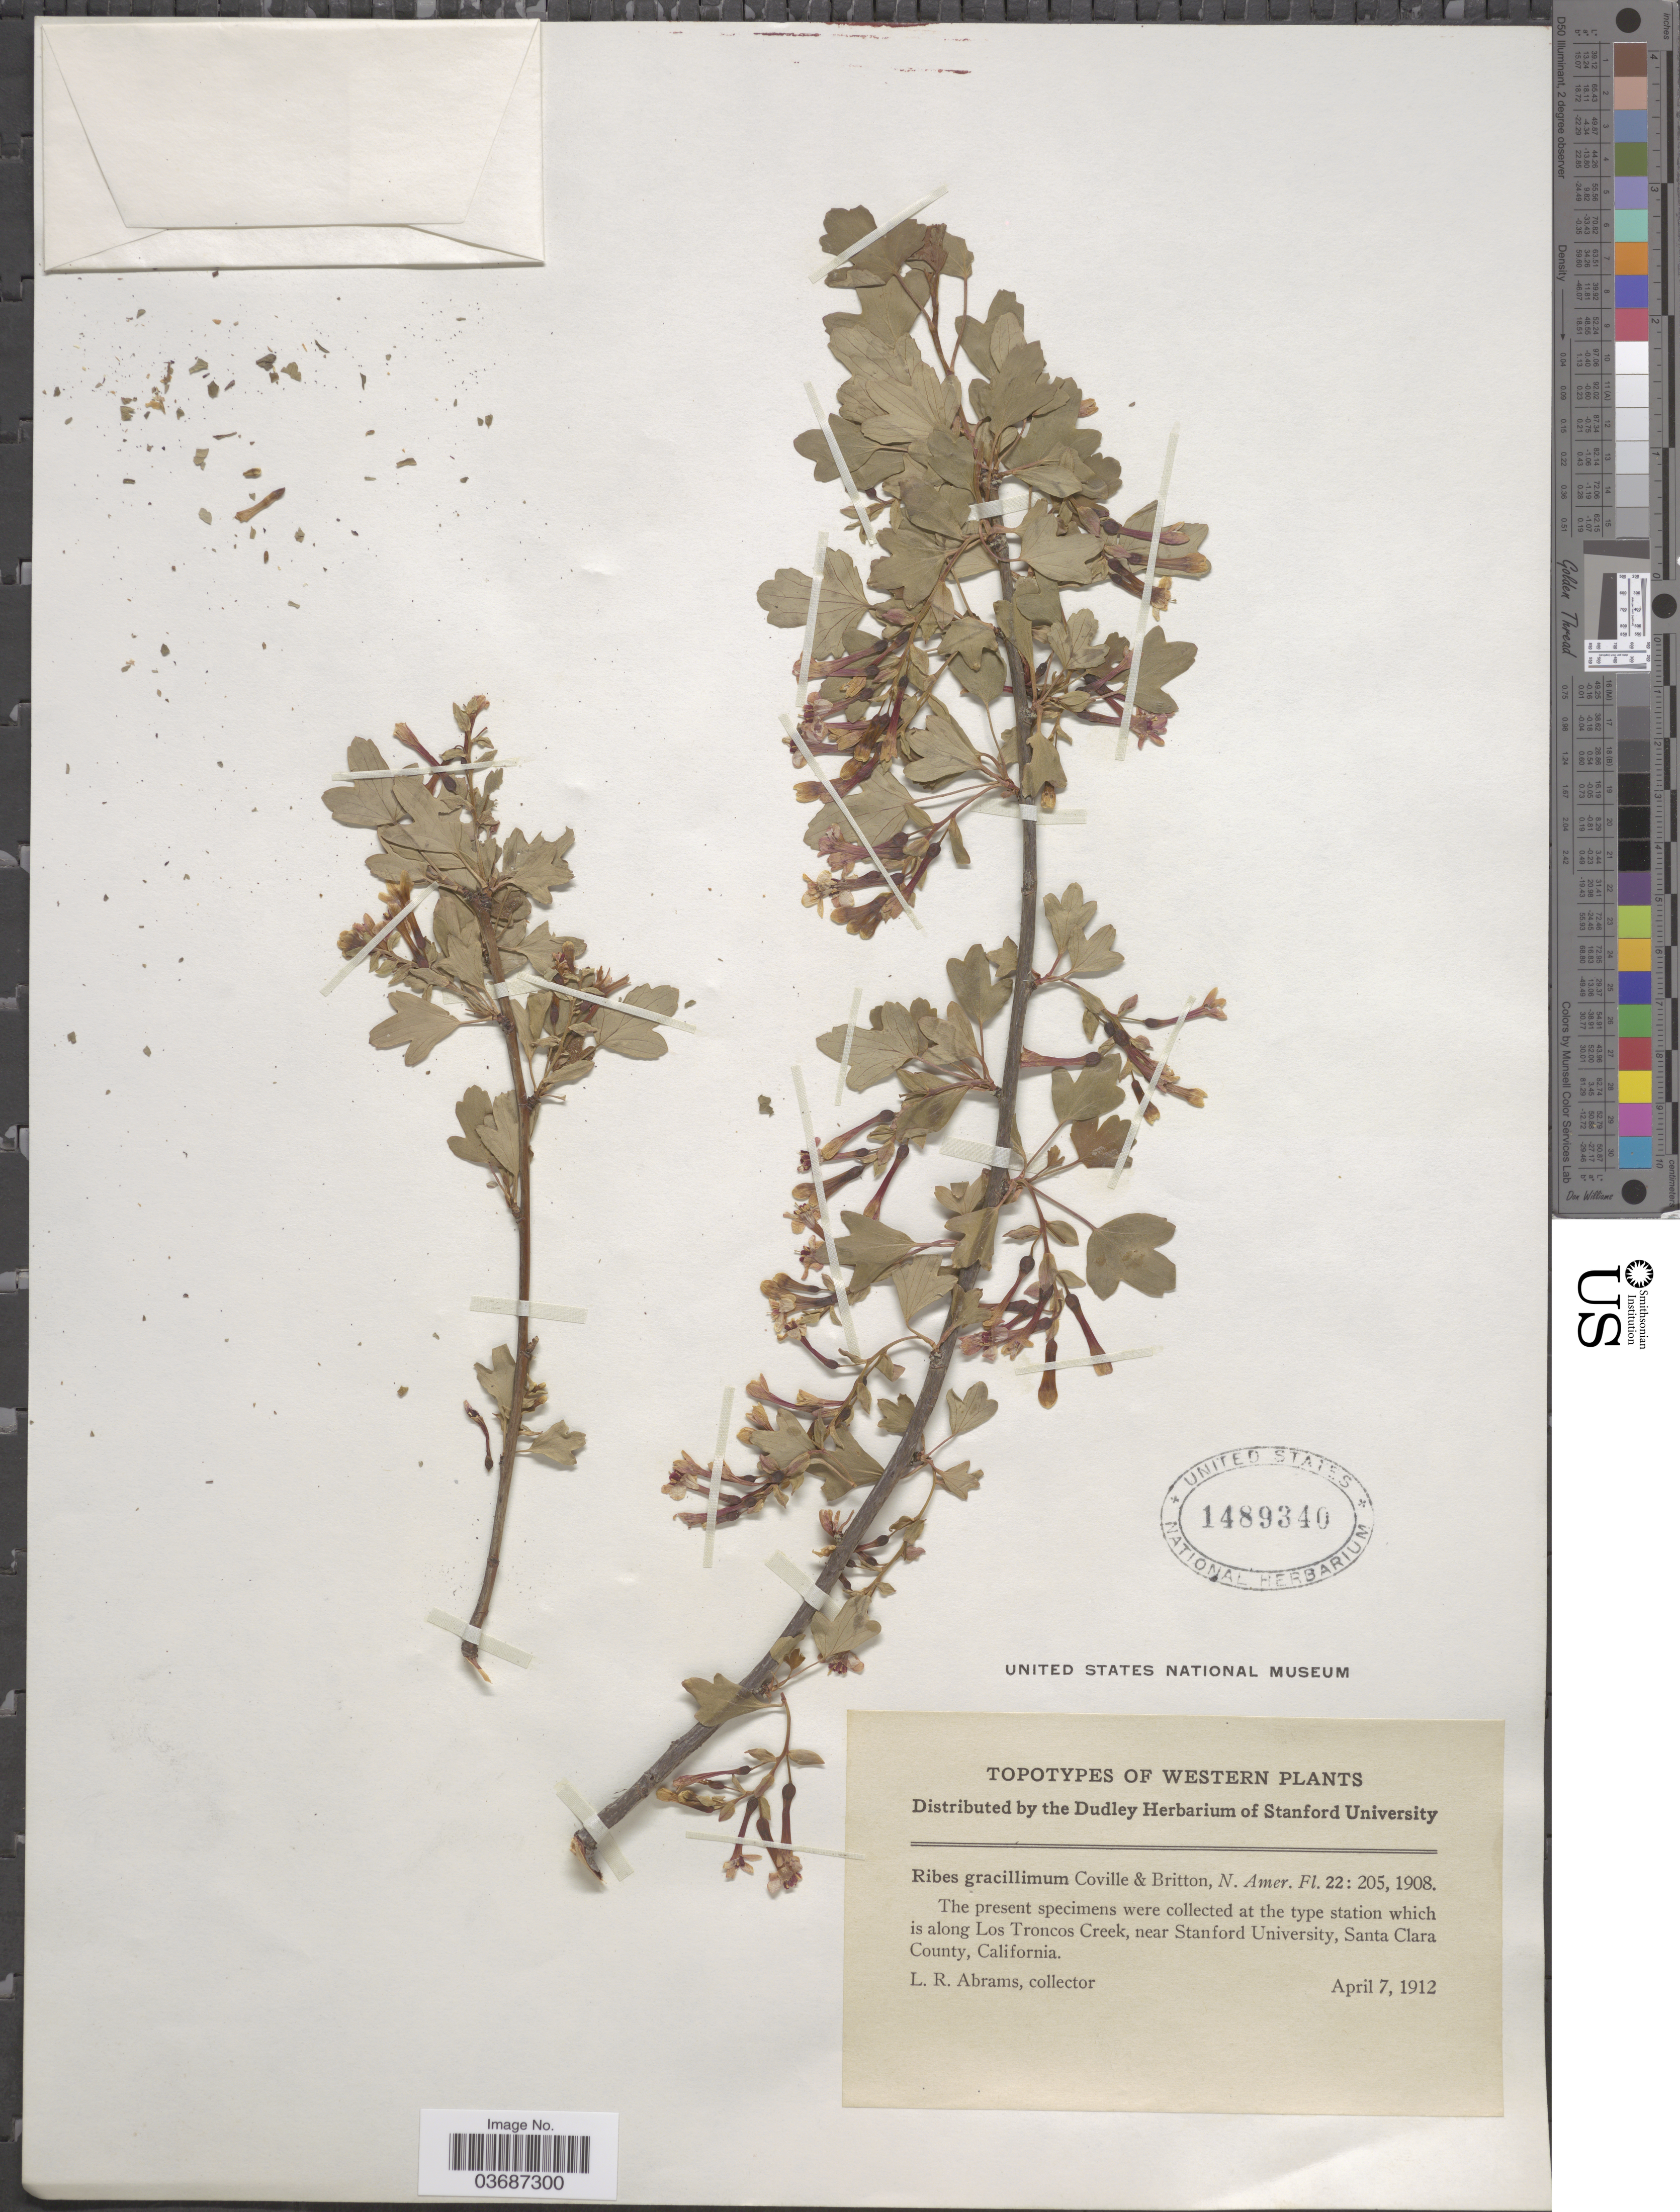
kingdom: Plantae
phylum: Tracheophyta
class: Magnoliopsida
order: Saxifragales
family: Grossulariaceae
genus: Ribes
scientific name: Ribes gracillimum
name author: Coville & Britton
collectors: L. Abrams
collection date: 1912-04-07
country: United States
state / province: California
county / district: Santa Clara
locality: Along Los Troncos Creek, near Stanford University, Santa Clara County.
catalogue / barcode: US 1489340